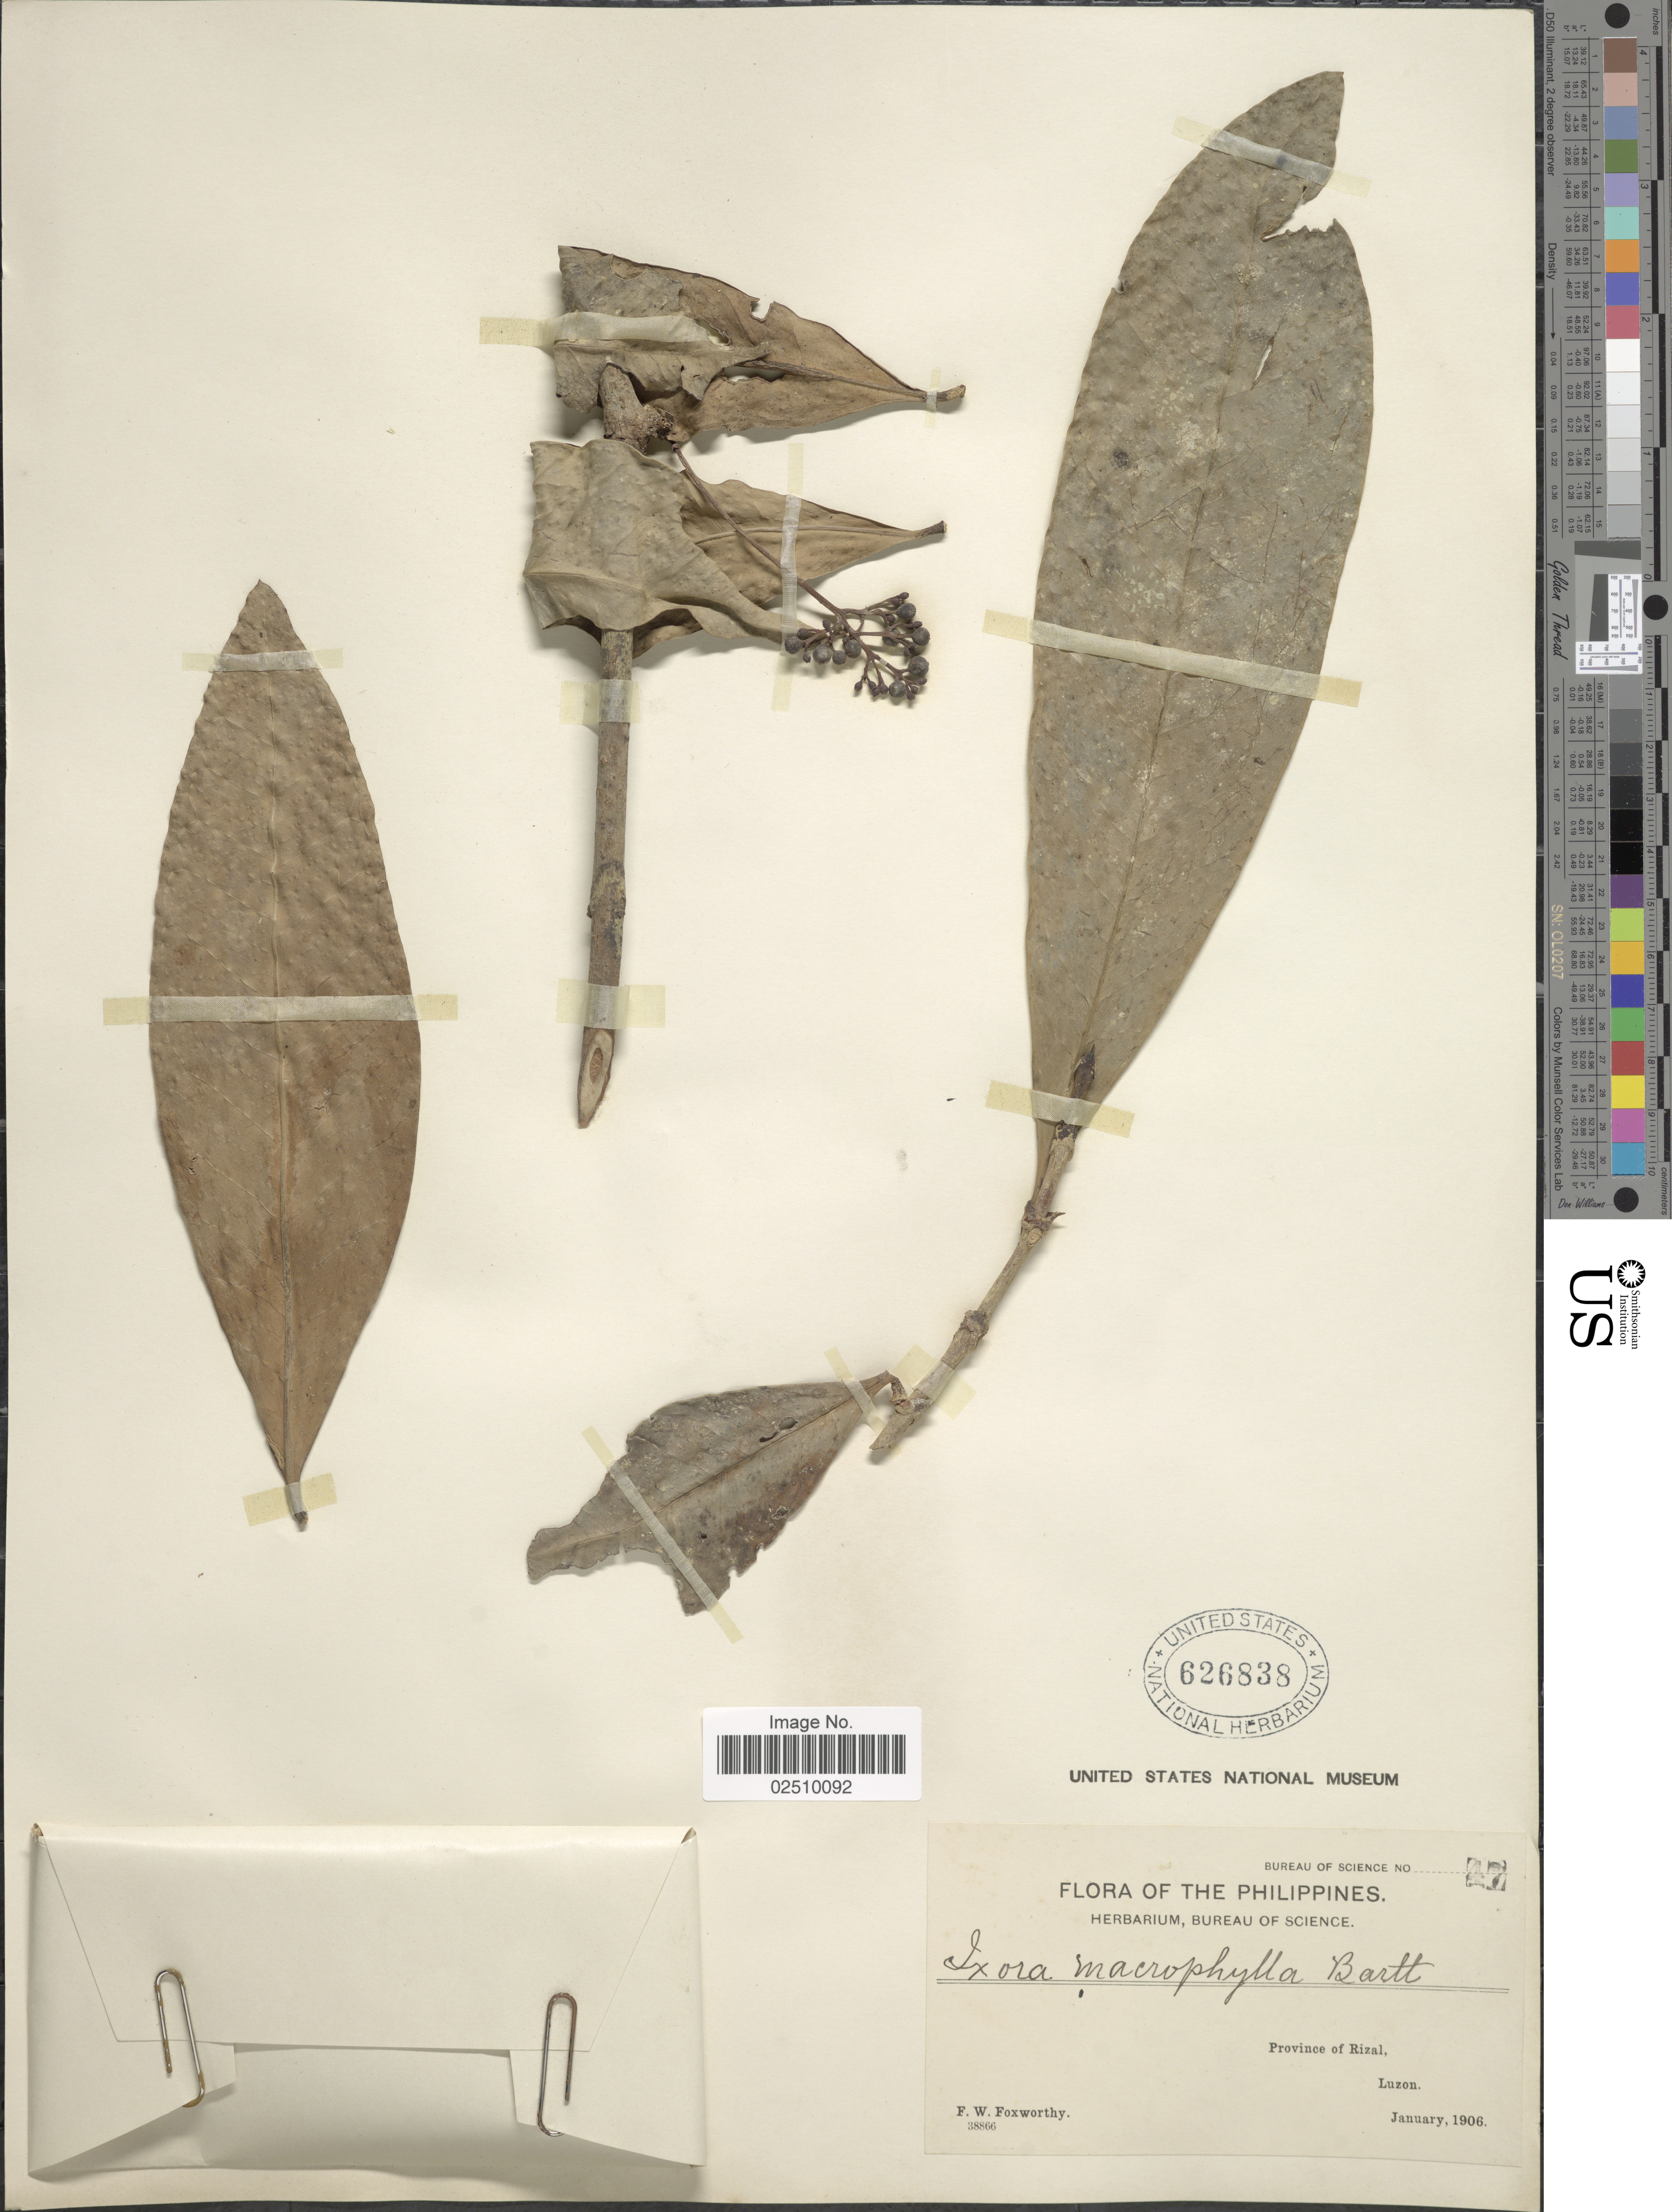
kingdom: Plantae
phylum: Tracheophyta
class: Magnoliopsida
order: Gentianales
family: Rubiaceae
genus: Ixora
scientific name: Ixora macrophylla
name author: Bartl. ex DC.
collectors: F. W. Foxworthy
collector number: Bureau of Science 47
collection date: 1906-01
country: Philippines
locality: Province of Rizal, Luzon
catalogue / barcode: US 626838